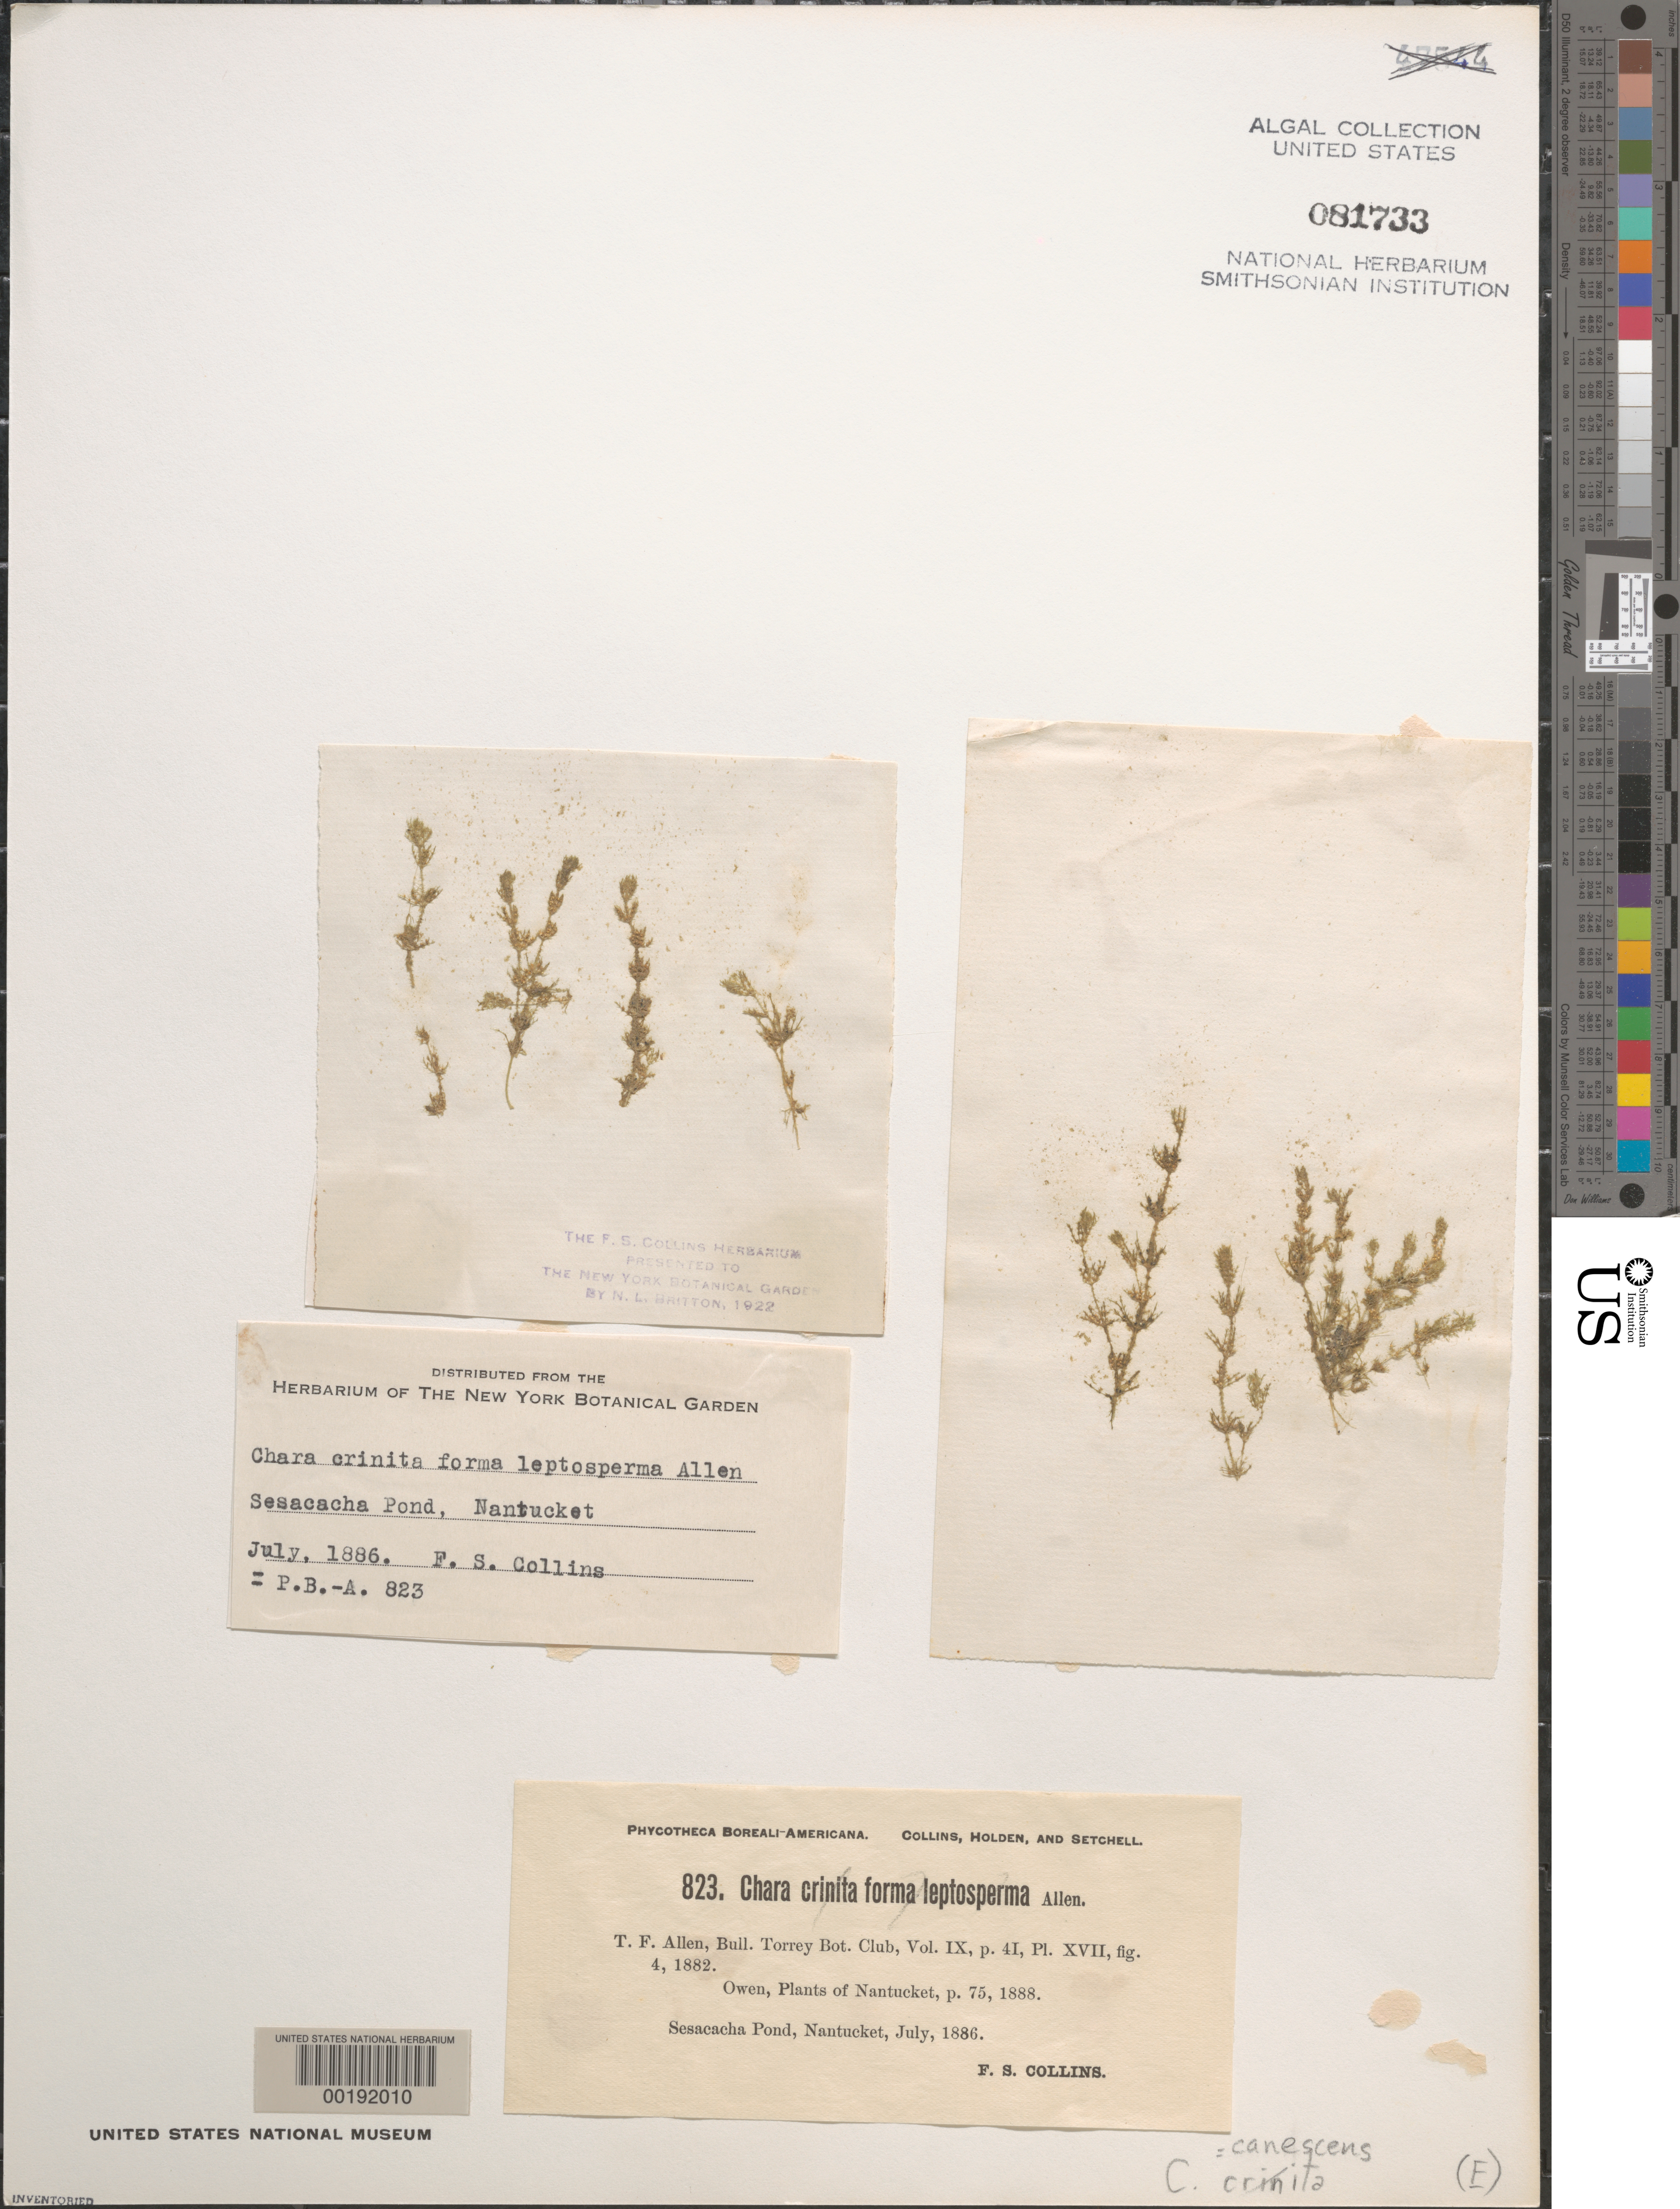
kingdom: Plantae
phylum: Charophyta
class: Charophyceae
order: Charales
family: Characeae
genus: Chara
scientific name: Chara canescens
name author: Loisel.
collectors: F. Collins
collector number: PB-A 823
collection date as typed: Jul 1886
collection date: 1886-07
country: United States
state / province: Massachusetts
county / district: Nantucket County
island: Nantucket Island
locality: Sesacacha Pond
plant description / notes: Collins, Holden & Setchell, Phycotheca Boreali-Americana, as Chara crinita f. leptosperma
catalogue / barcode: US 81733